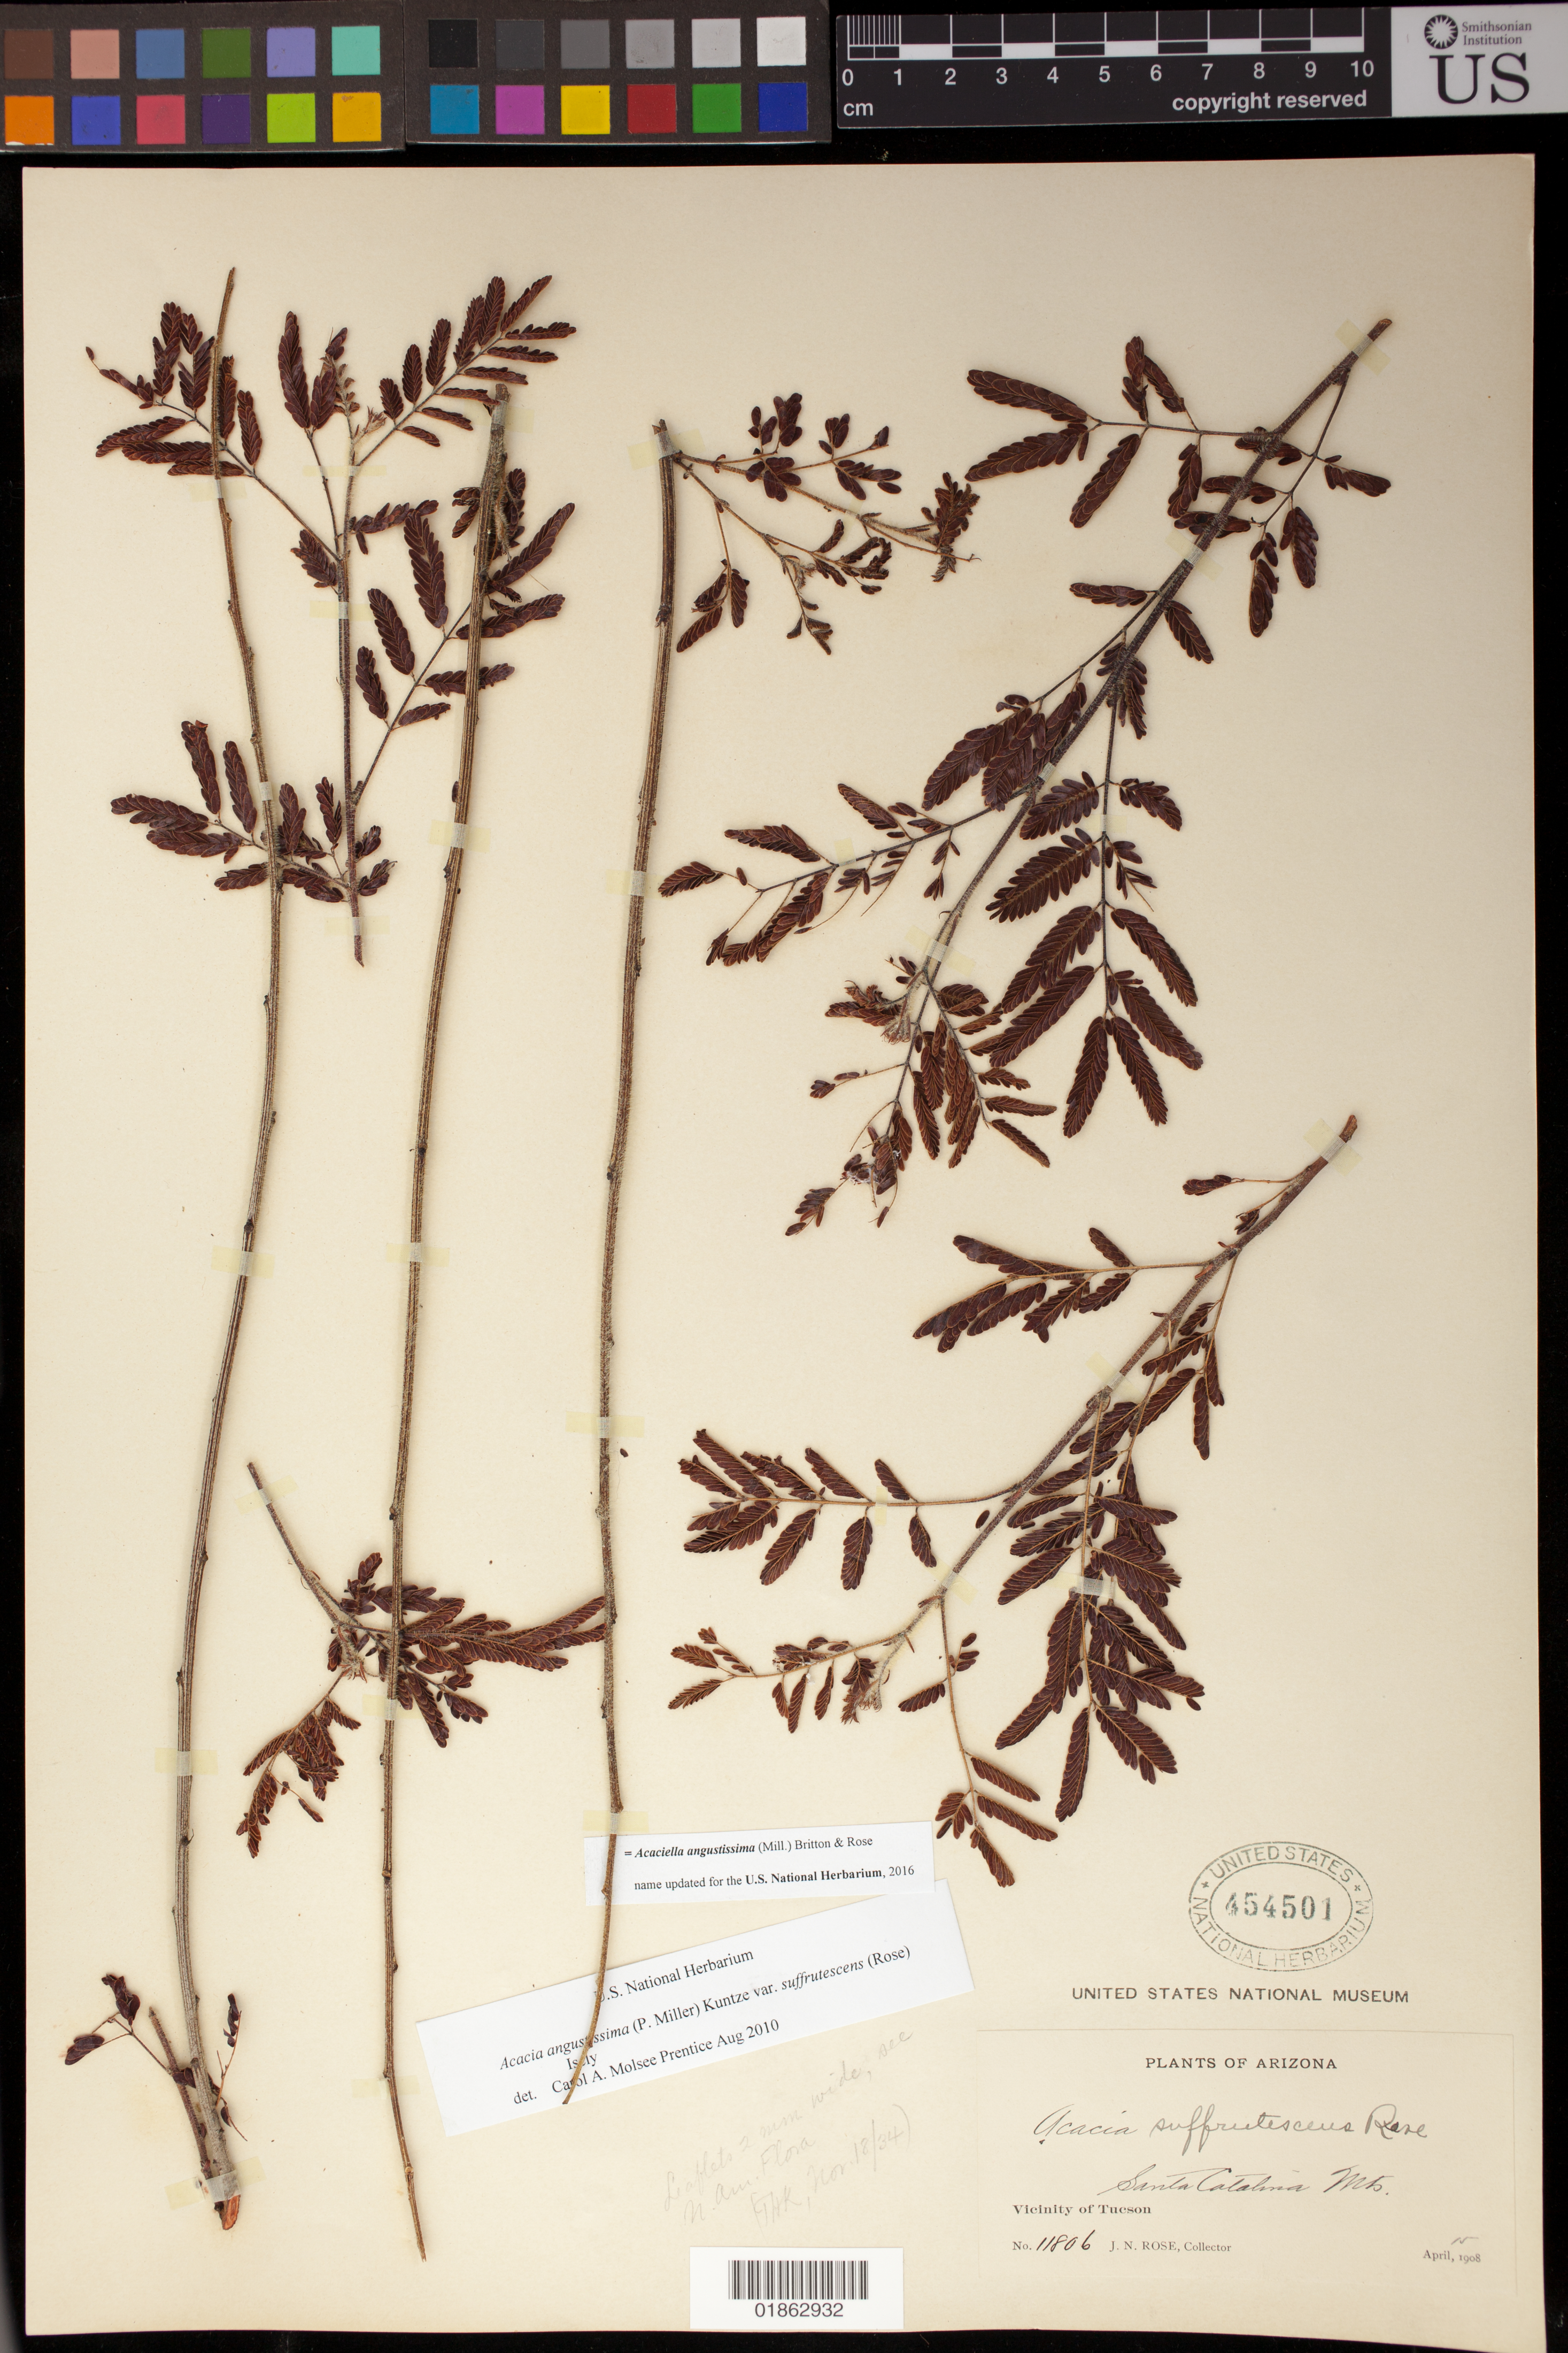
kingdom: Plantae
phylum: Tracheophyta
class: Magnoliopsida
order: Fabales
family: Fabaceae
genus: Acaciella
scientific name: Acaciella angustissima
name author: (Mill.) Britton & Rose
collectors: J. N. Rose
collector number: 11806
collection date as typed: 15 Apr 1908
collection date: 1908-04-15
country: United States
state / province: Arizona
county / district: Pima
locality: Santa Catalina Mountains, vicinity of Tucson.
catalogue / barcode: US 454501